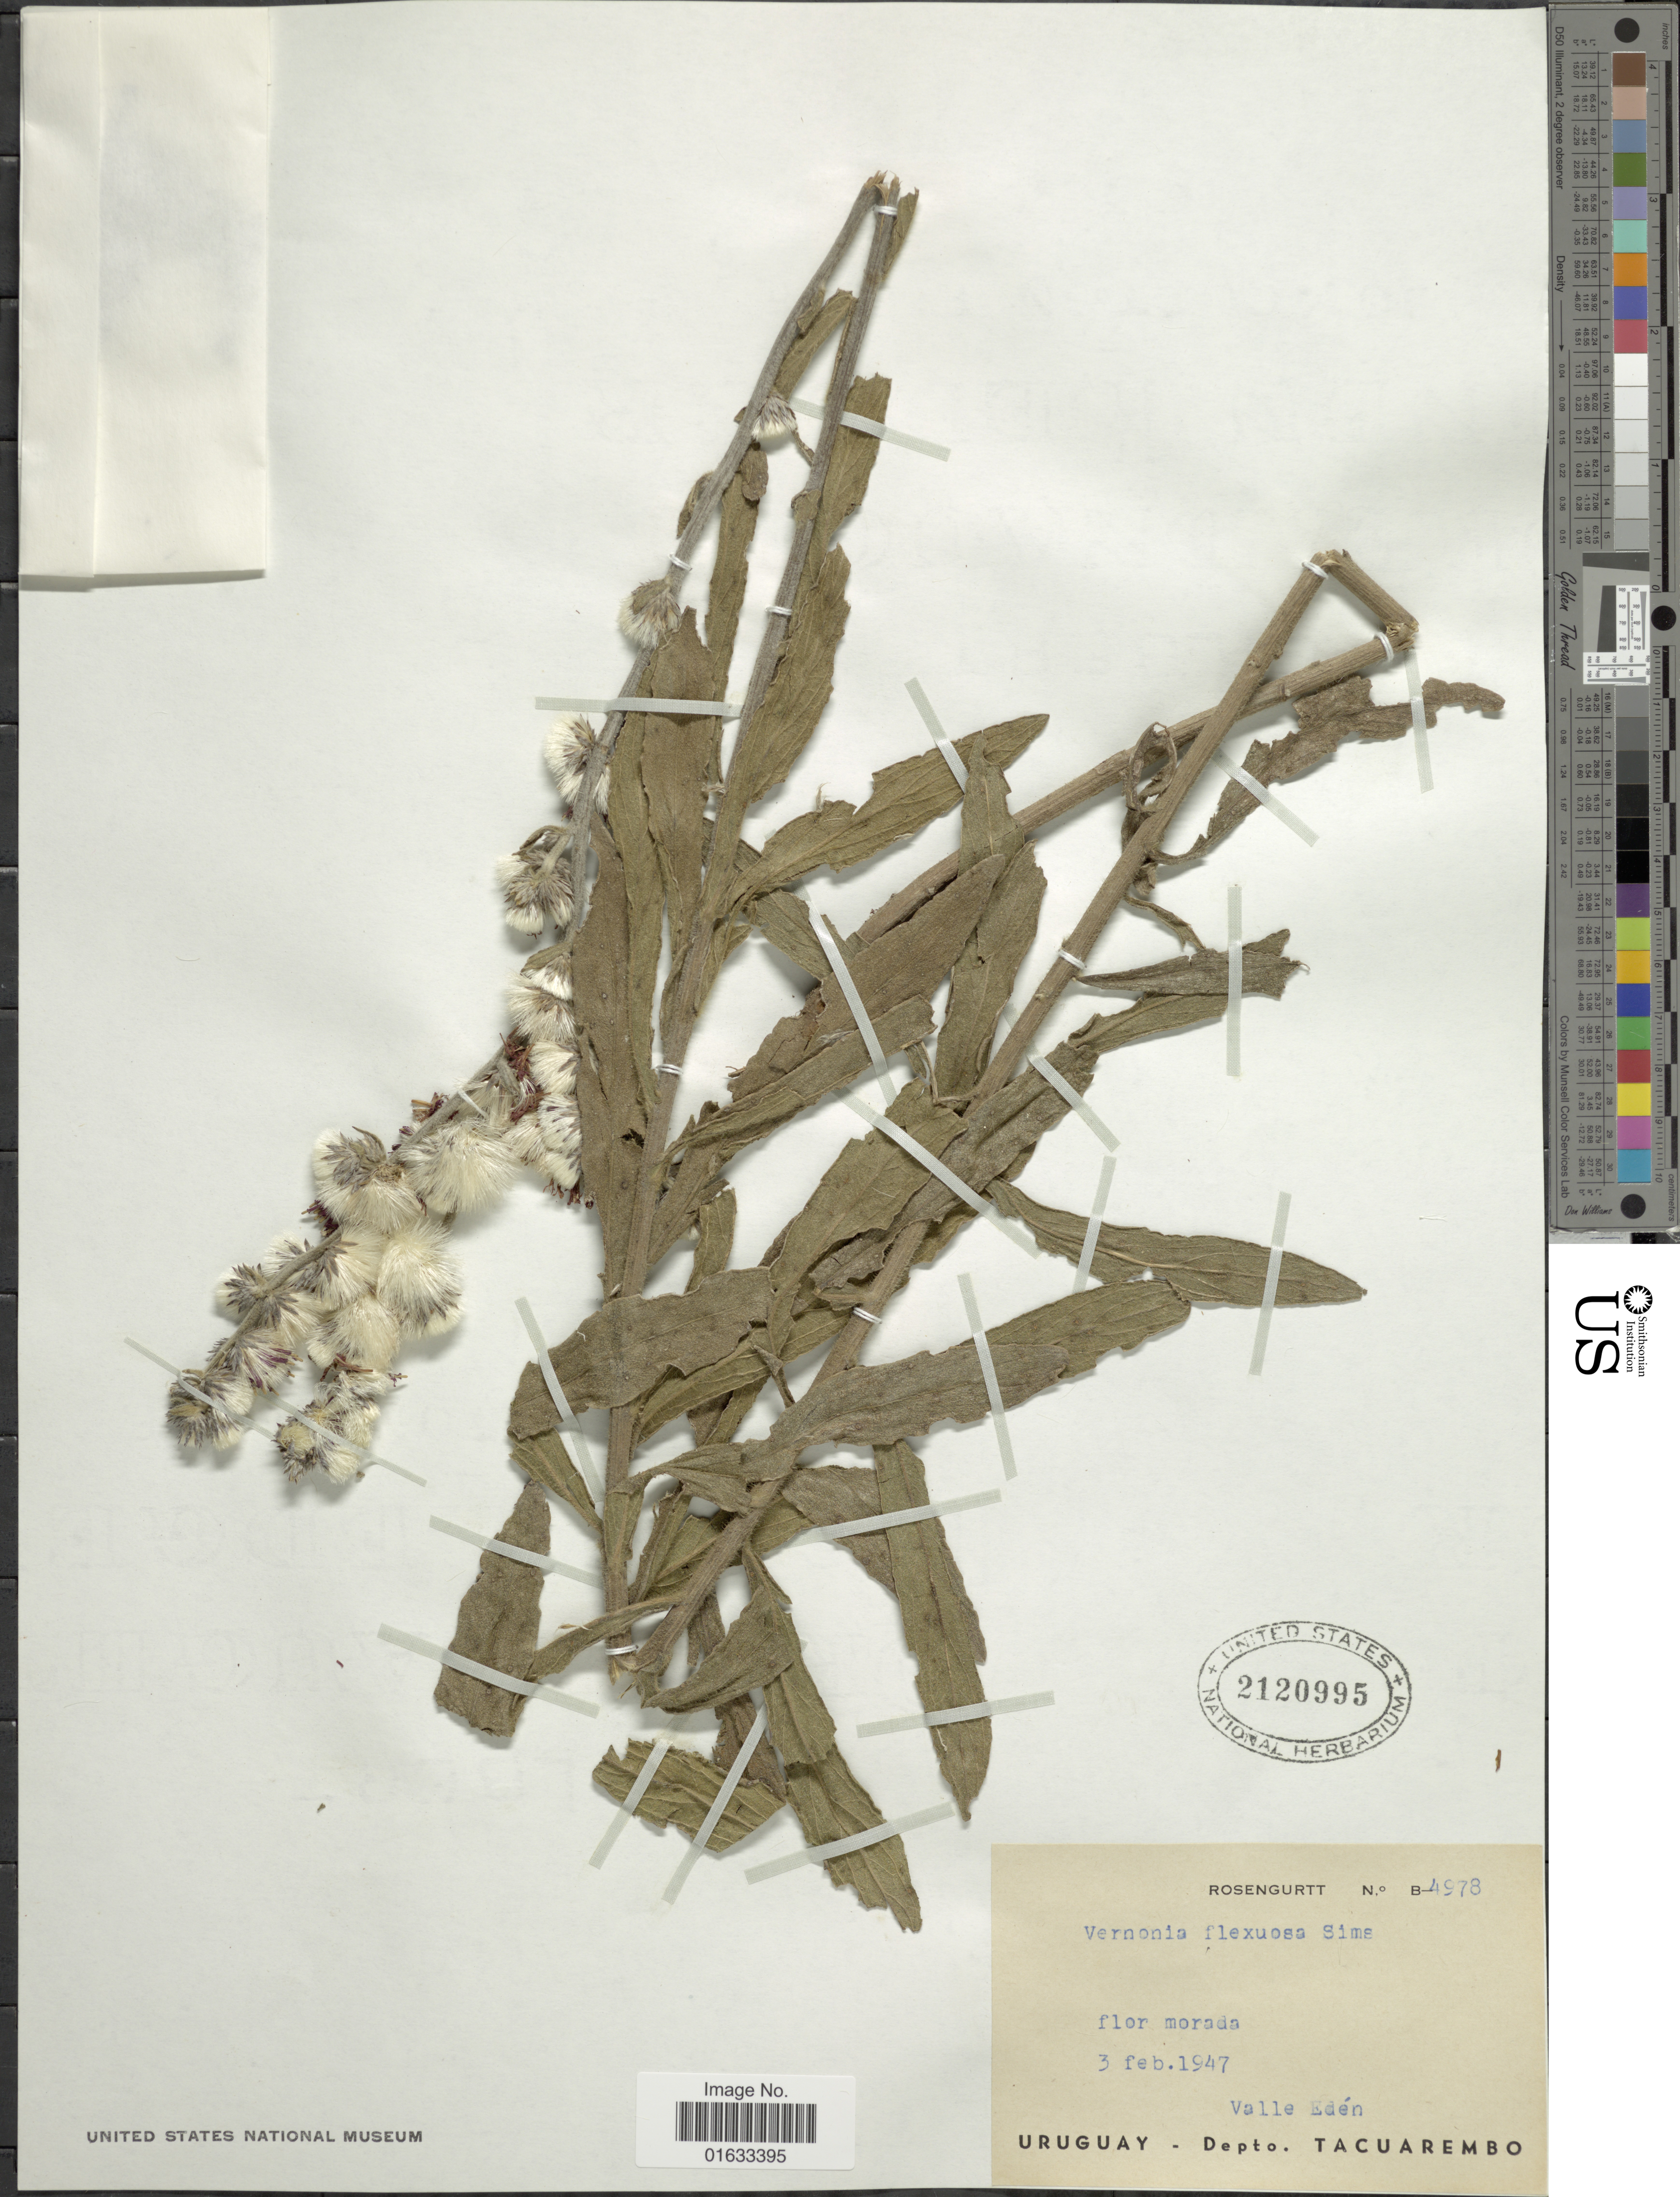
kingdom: Plantae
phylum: Tracheophyta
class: Magnoliopsida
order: Asterales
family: Asteraceae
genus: Chrysolaena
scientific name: Chrysolaena platensis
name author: (Spreng.) H. Rob.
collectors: Rosengurtt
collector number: B-4978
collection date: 1947-02-03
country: Uruguay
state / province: Tacuarembó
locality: Valle Eden, Depto. Tacuarembo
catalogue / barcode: US 2120995